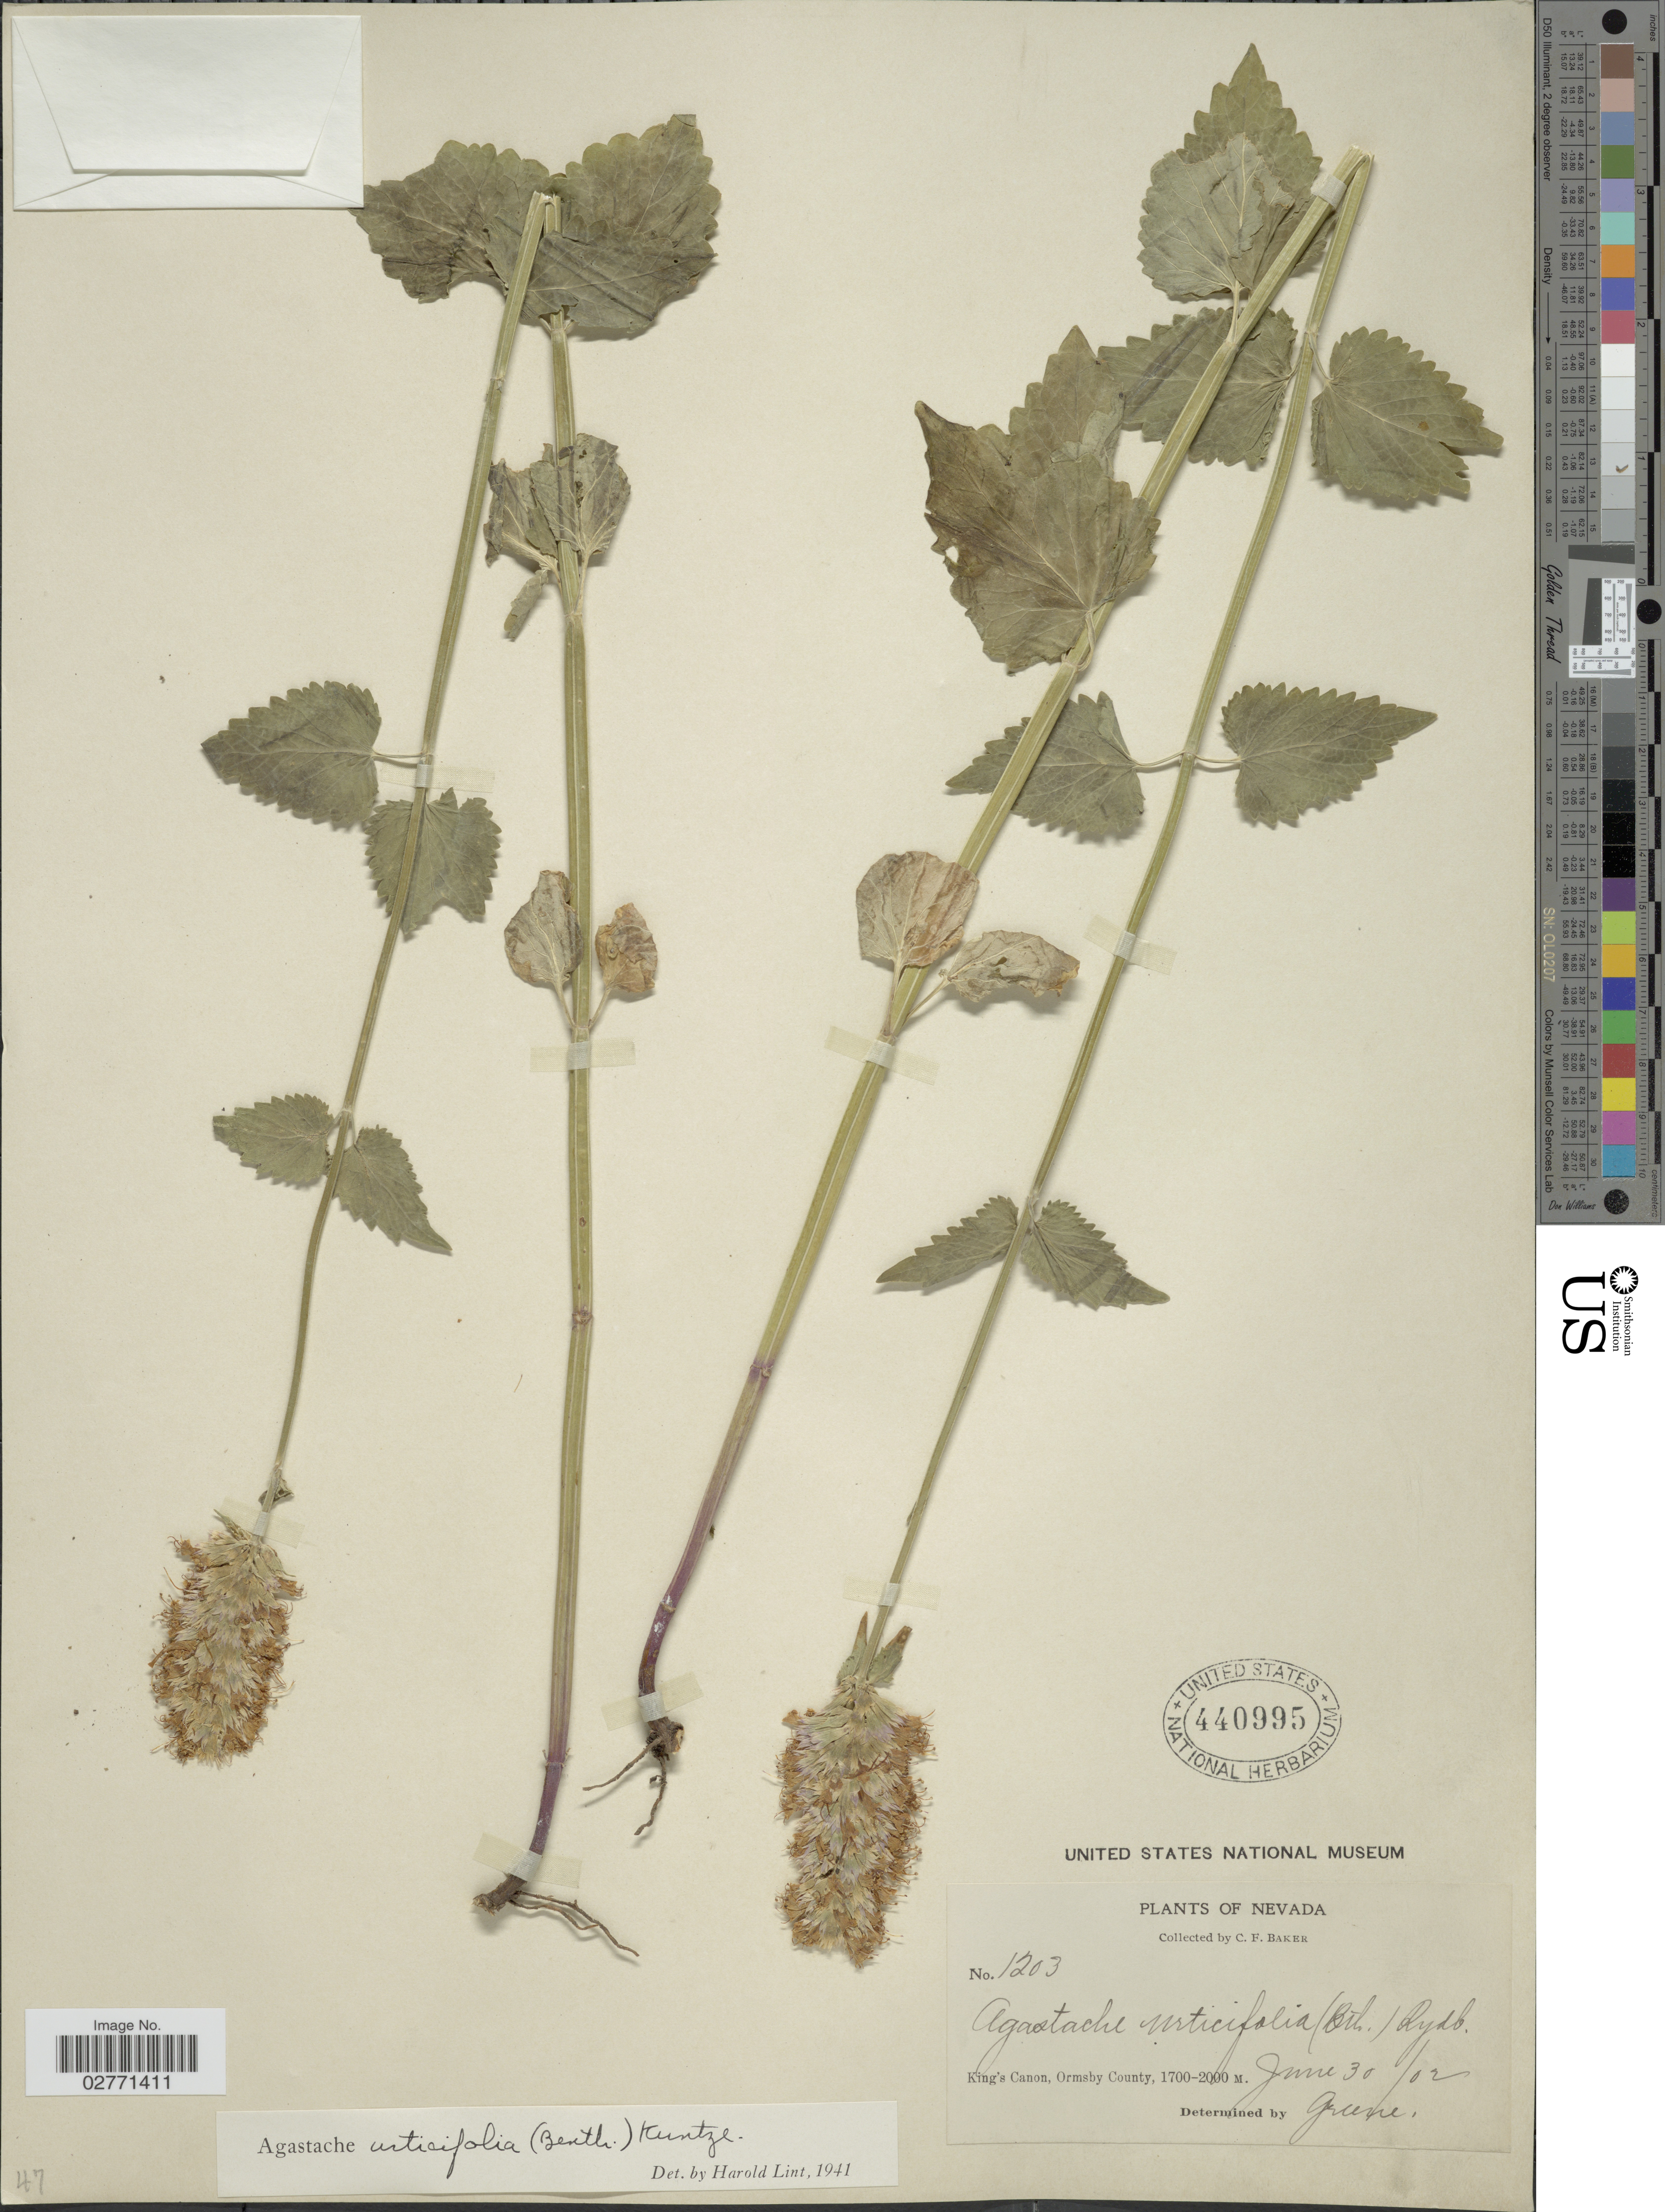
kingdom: Plantae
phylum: Tracheophyta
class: Magnoliopsida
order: Lamiales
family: Lamiaceae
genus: Agastache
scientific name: Agastache urticifolia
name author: (Benth.) Kuntze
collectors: C. F. Baker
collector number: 1203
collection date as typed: Transcribed d/m/y: 30/6/2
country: United States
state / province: Nevada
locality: King's Canyon, Ormsby County.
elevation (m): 1700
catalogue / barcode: US 440995